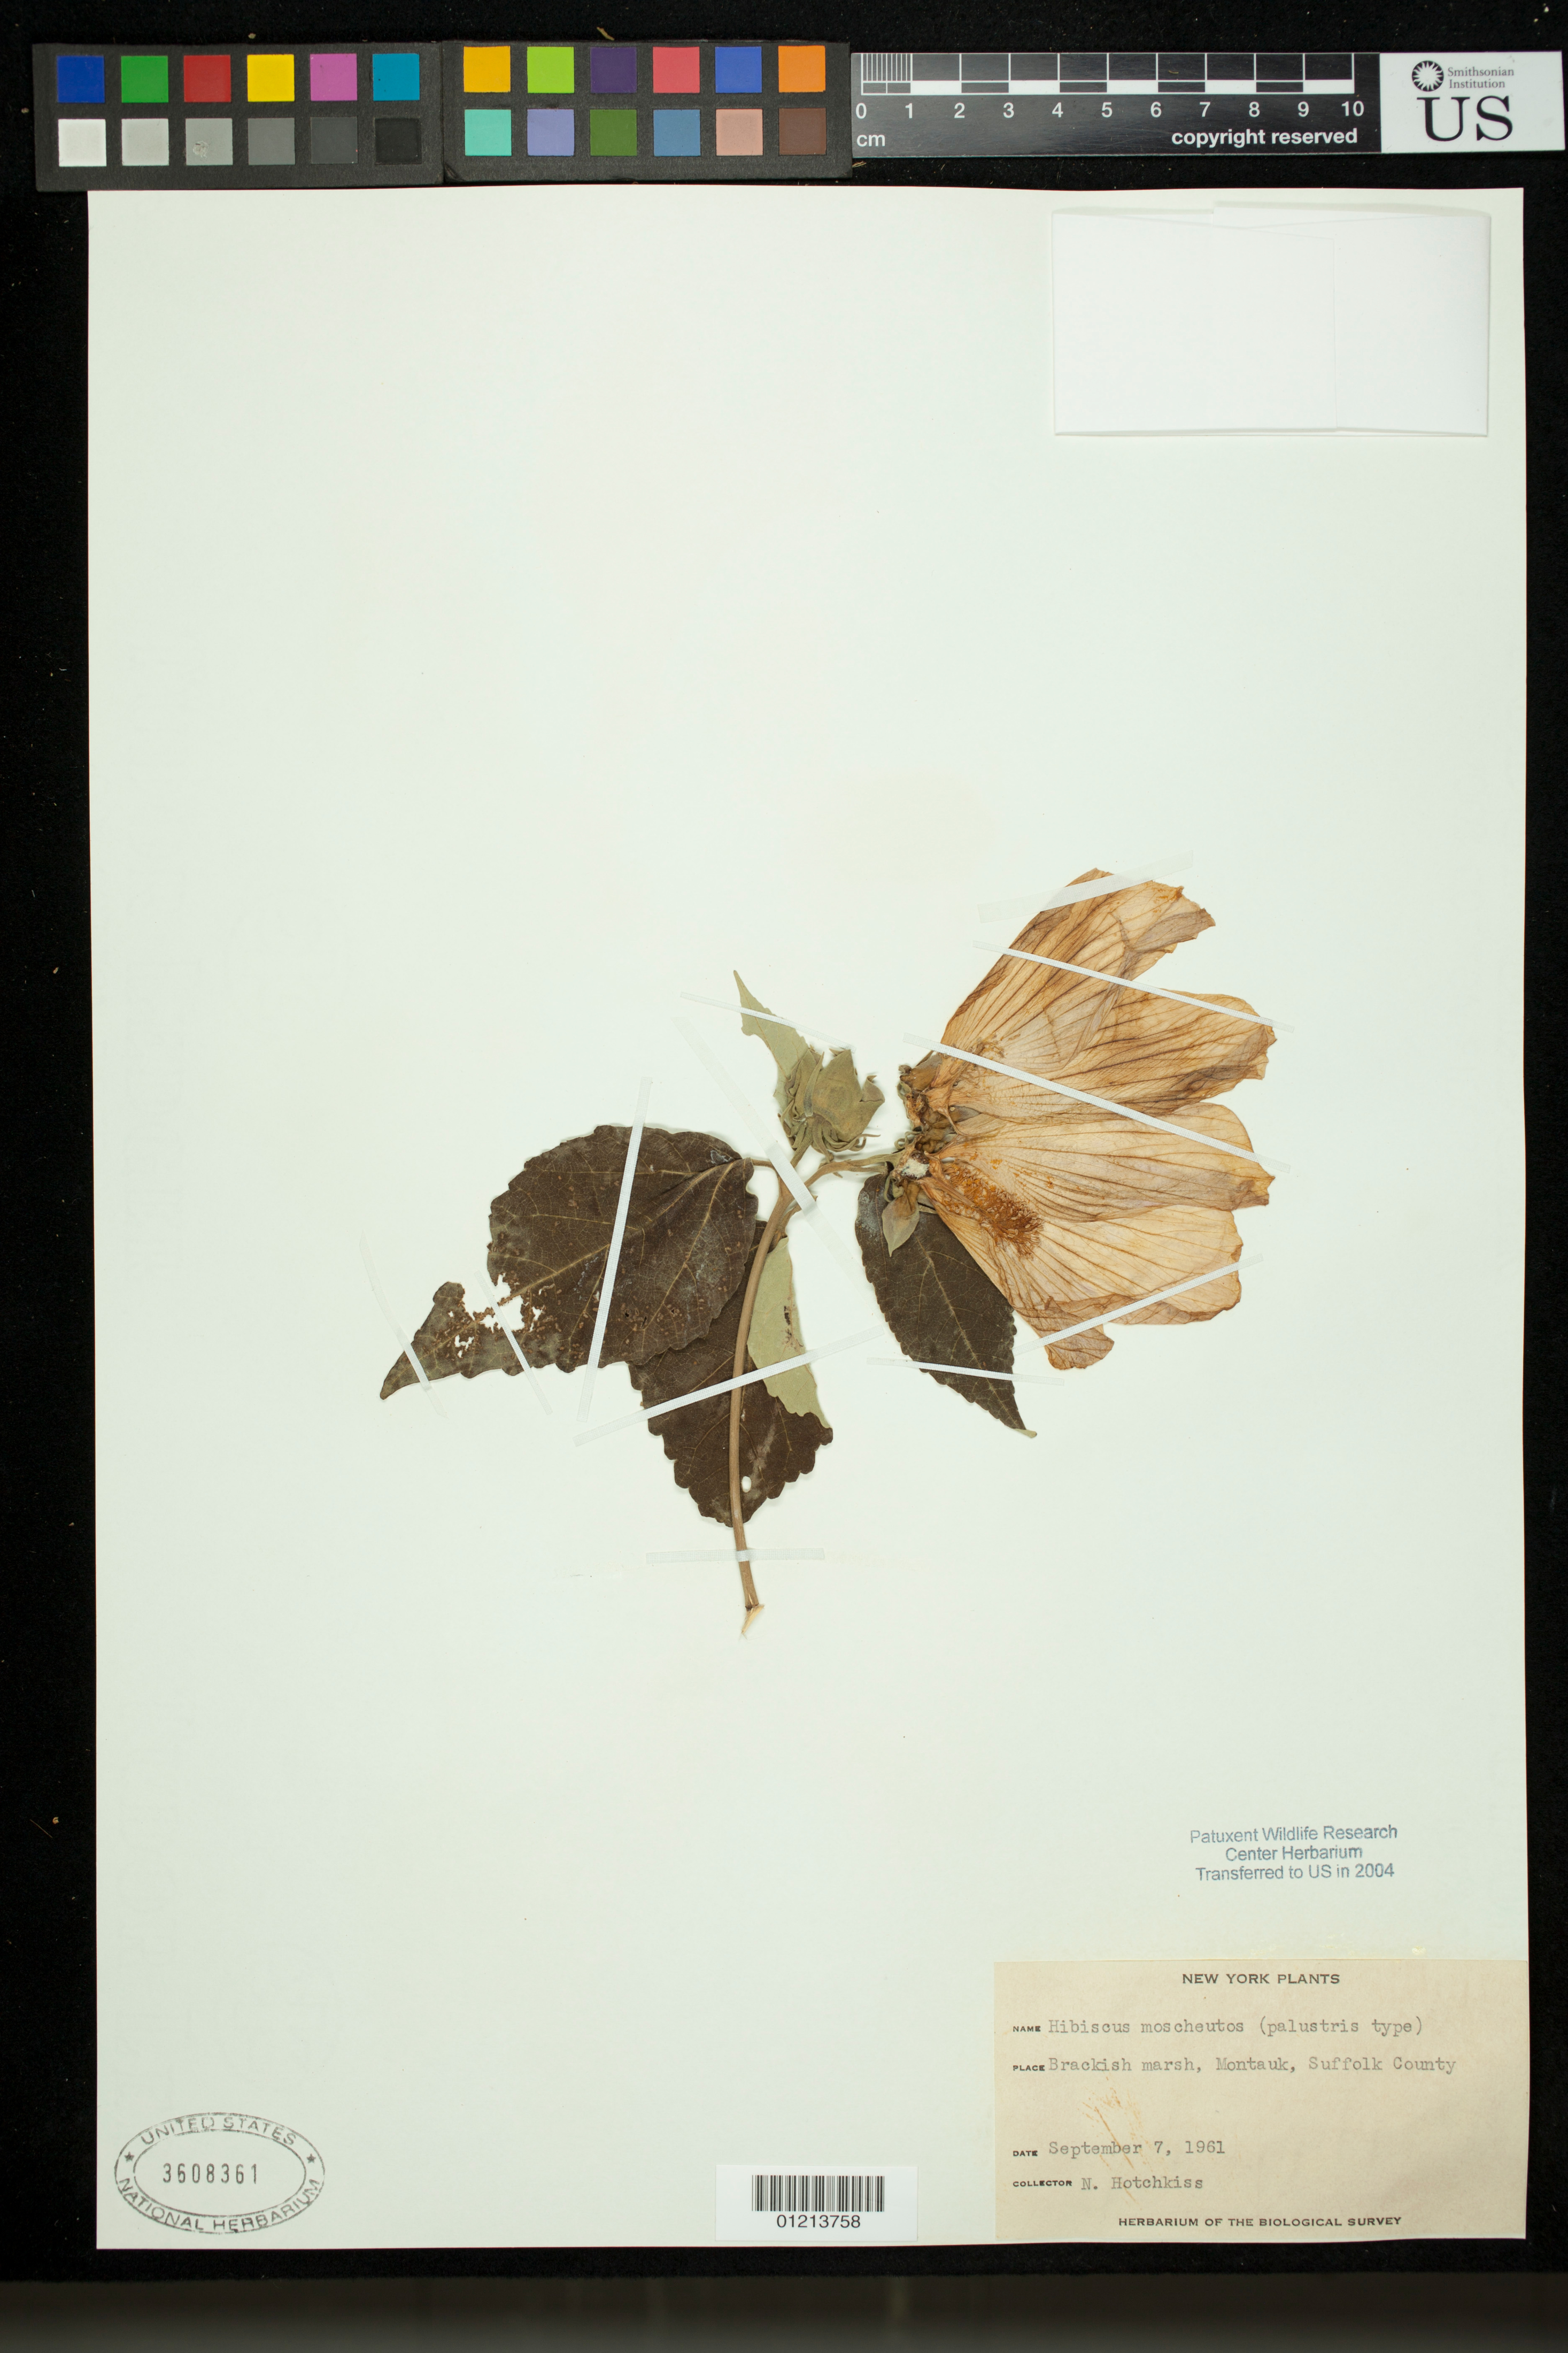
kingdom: Plantae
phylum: Tracheophyta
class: Magnoliopsida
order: Malvales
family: Malvaceae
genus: Hibiscus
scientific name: Hibiscus moscheutos subsp. moscheutos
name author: L.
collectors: N. Hotchkiss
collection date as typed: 09 Jul 1961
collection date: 1961-07-09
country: United States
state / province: New York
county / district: Suffolk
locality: Brackish marsh, Montauk, Suffolk County.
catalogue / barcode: US 3608361